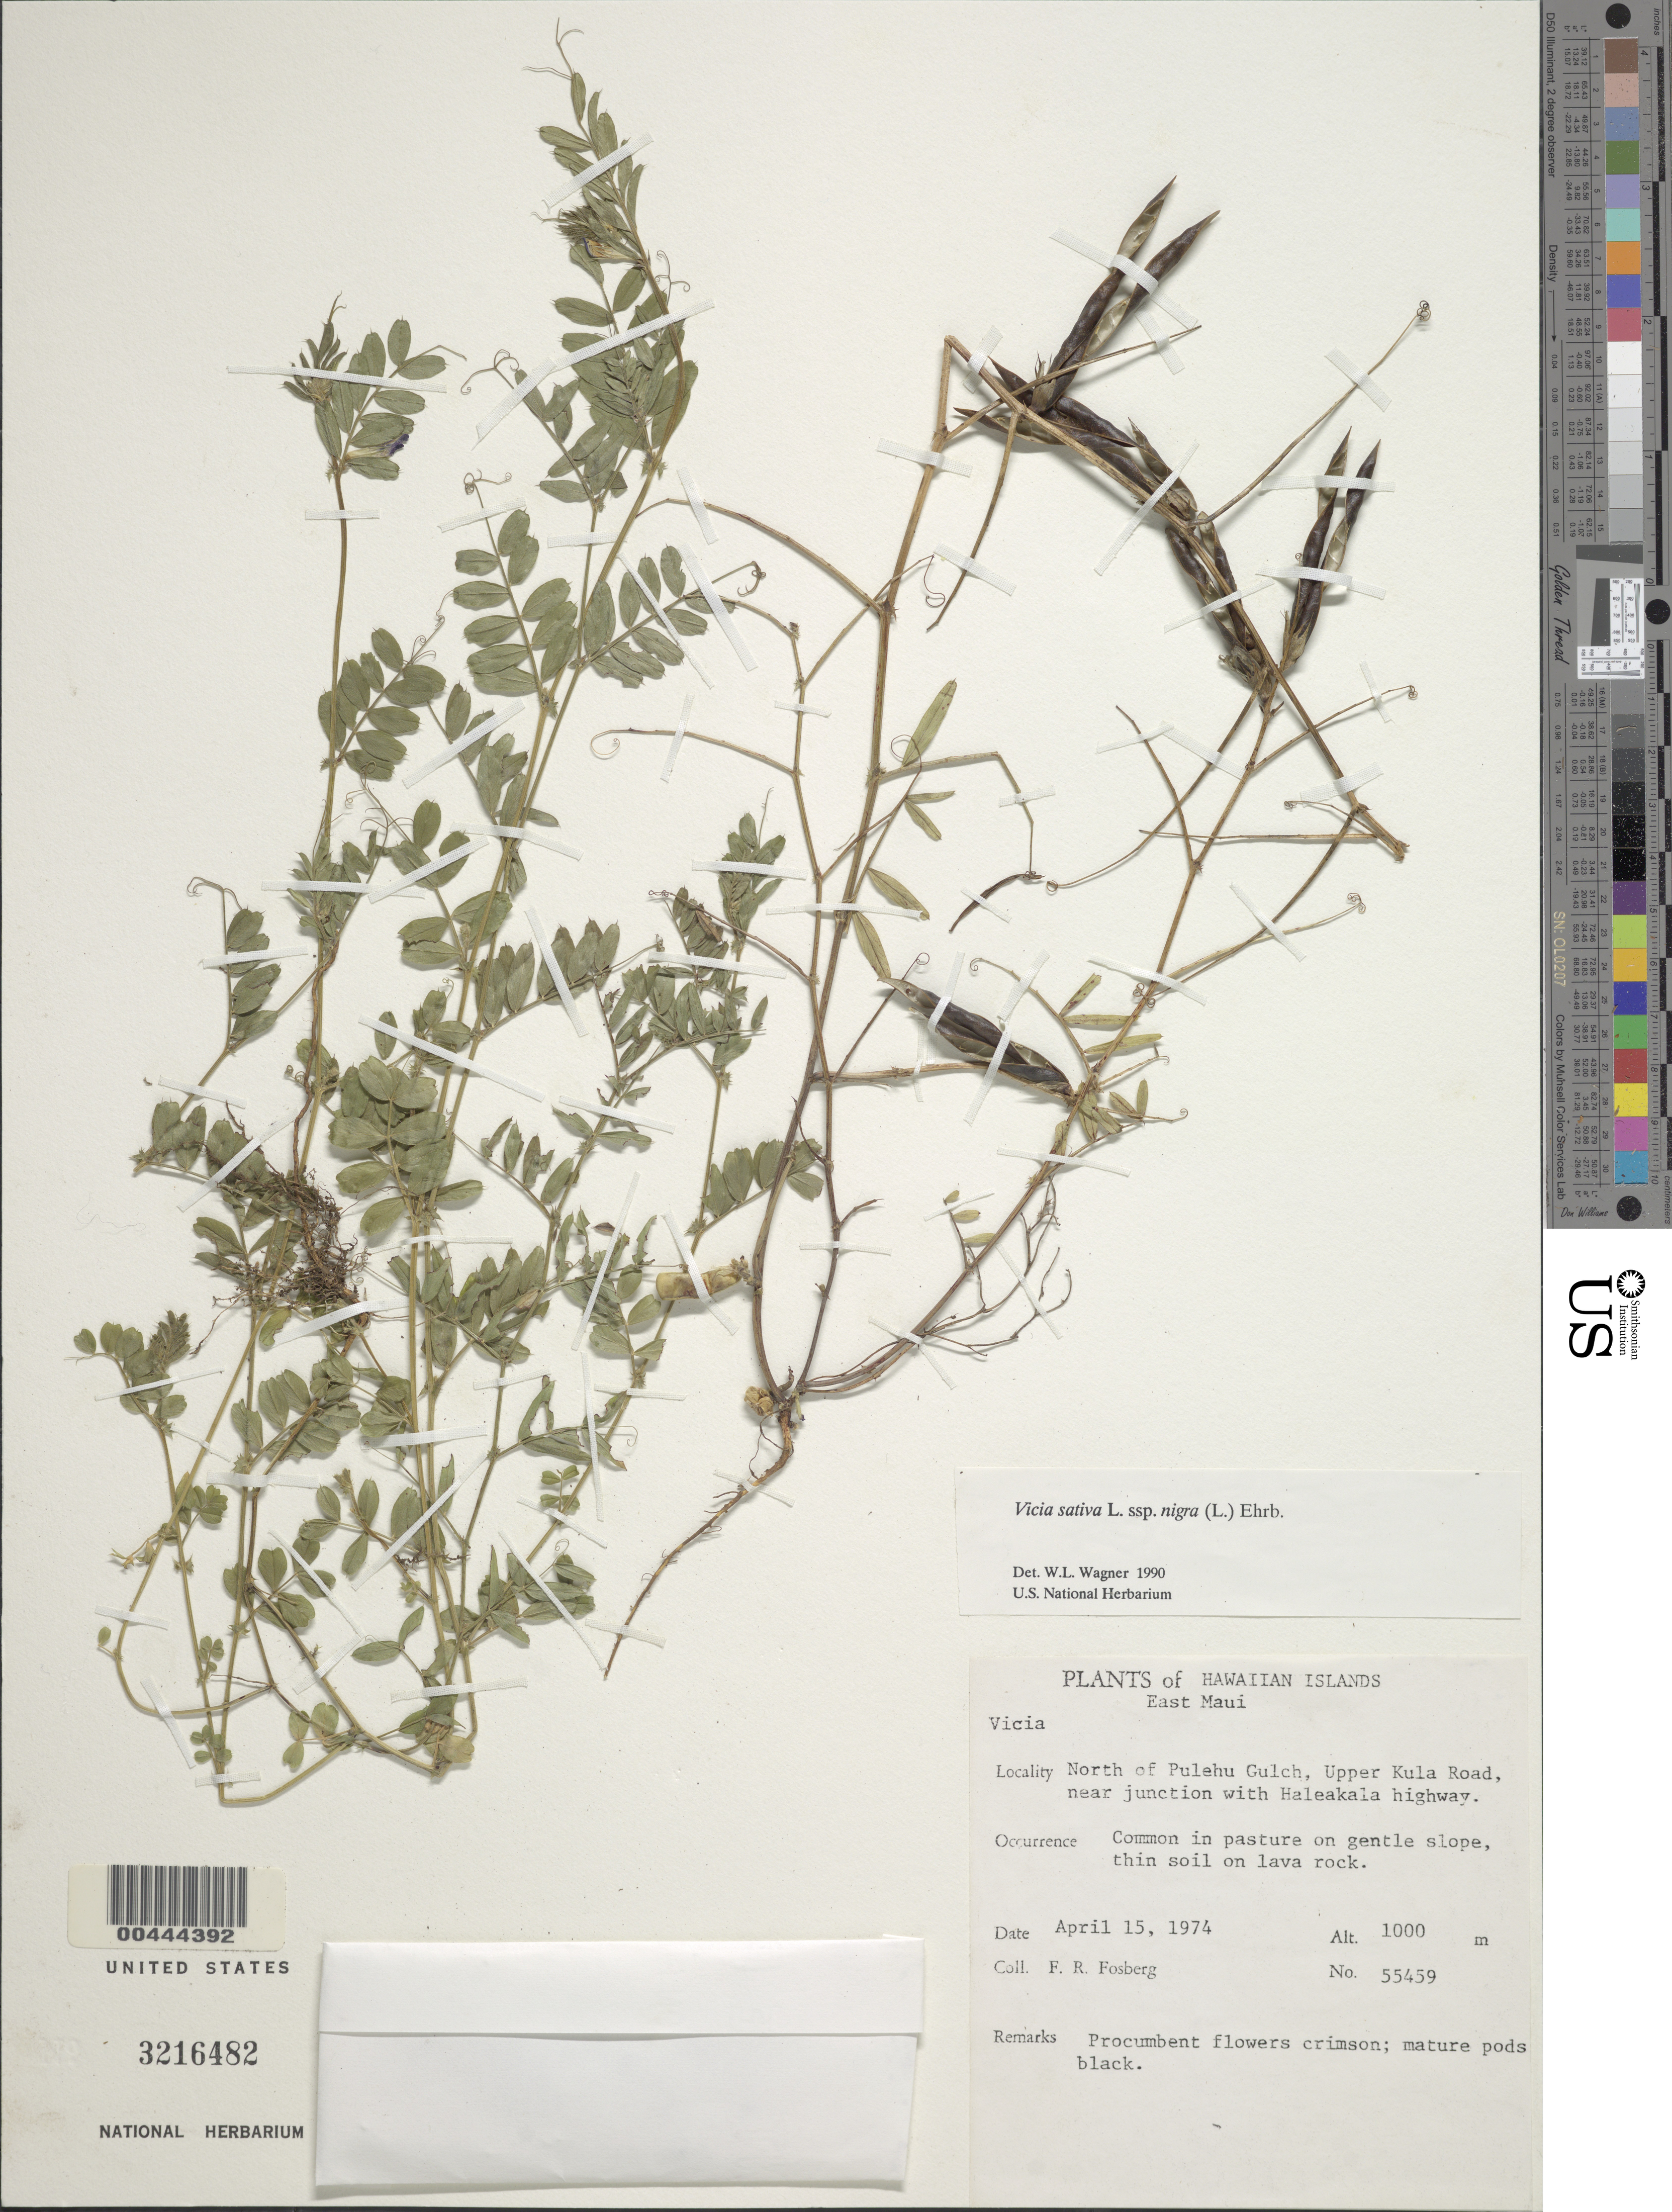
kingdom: Plantae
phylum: Tracheophyta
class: Magnoliopsida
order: Fabales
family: Fabaceae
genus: Vicia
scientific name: Vicia sativa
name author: L.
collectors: F. R. Fosberg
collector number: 55459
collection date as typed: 15 Apr 1974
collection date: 1974-04-15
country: United States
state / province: Hawaii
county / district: Maui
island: Maui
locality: East Maui: North of Pulehu Gulch, Upper Kula Road, near junction with Haleakala highway.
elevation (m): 1000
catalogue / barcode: US 3216482